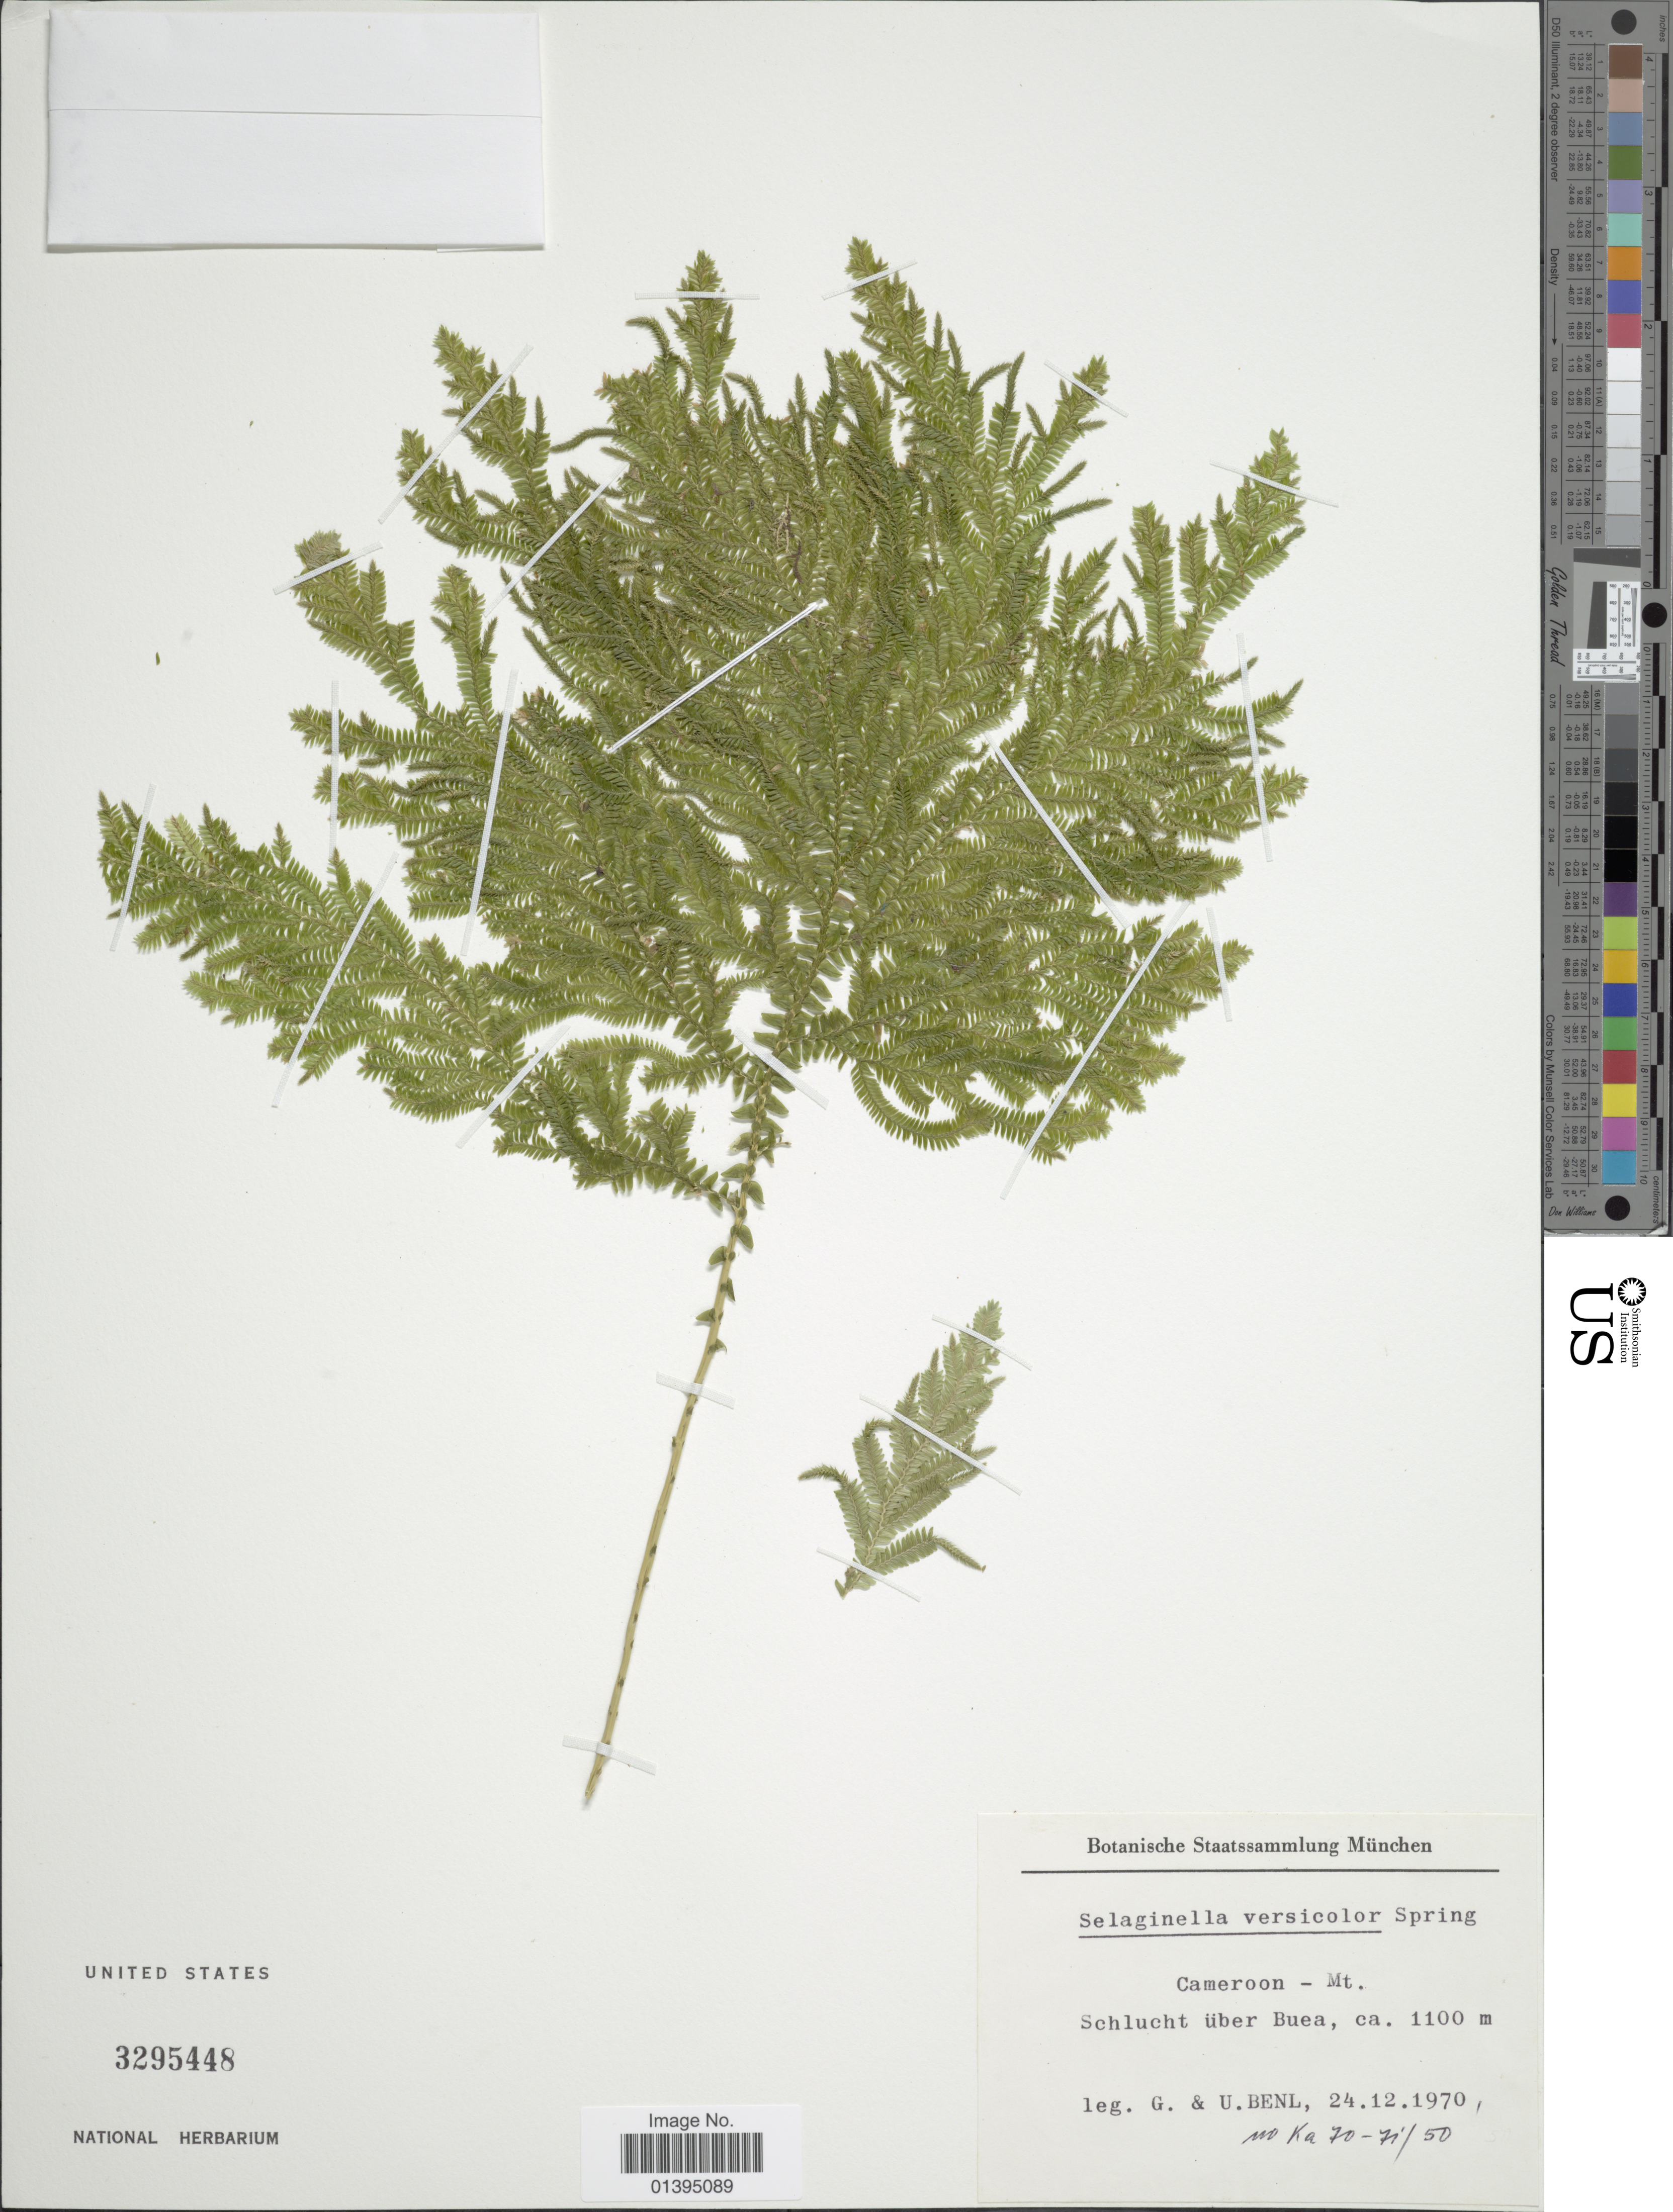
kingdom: Plantae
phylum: Tracheophyta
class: Lycopodiopsida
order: Selaginellales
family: Selaginellaceae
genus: Selaginella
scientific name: Selaginella versicolor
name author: Spring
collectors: G. Benl & U. Benl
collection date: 1970-12-24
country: Cameroon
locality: Mt. Schlucht uber Buea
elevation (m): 1100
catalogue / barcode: US 3295448